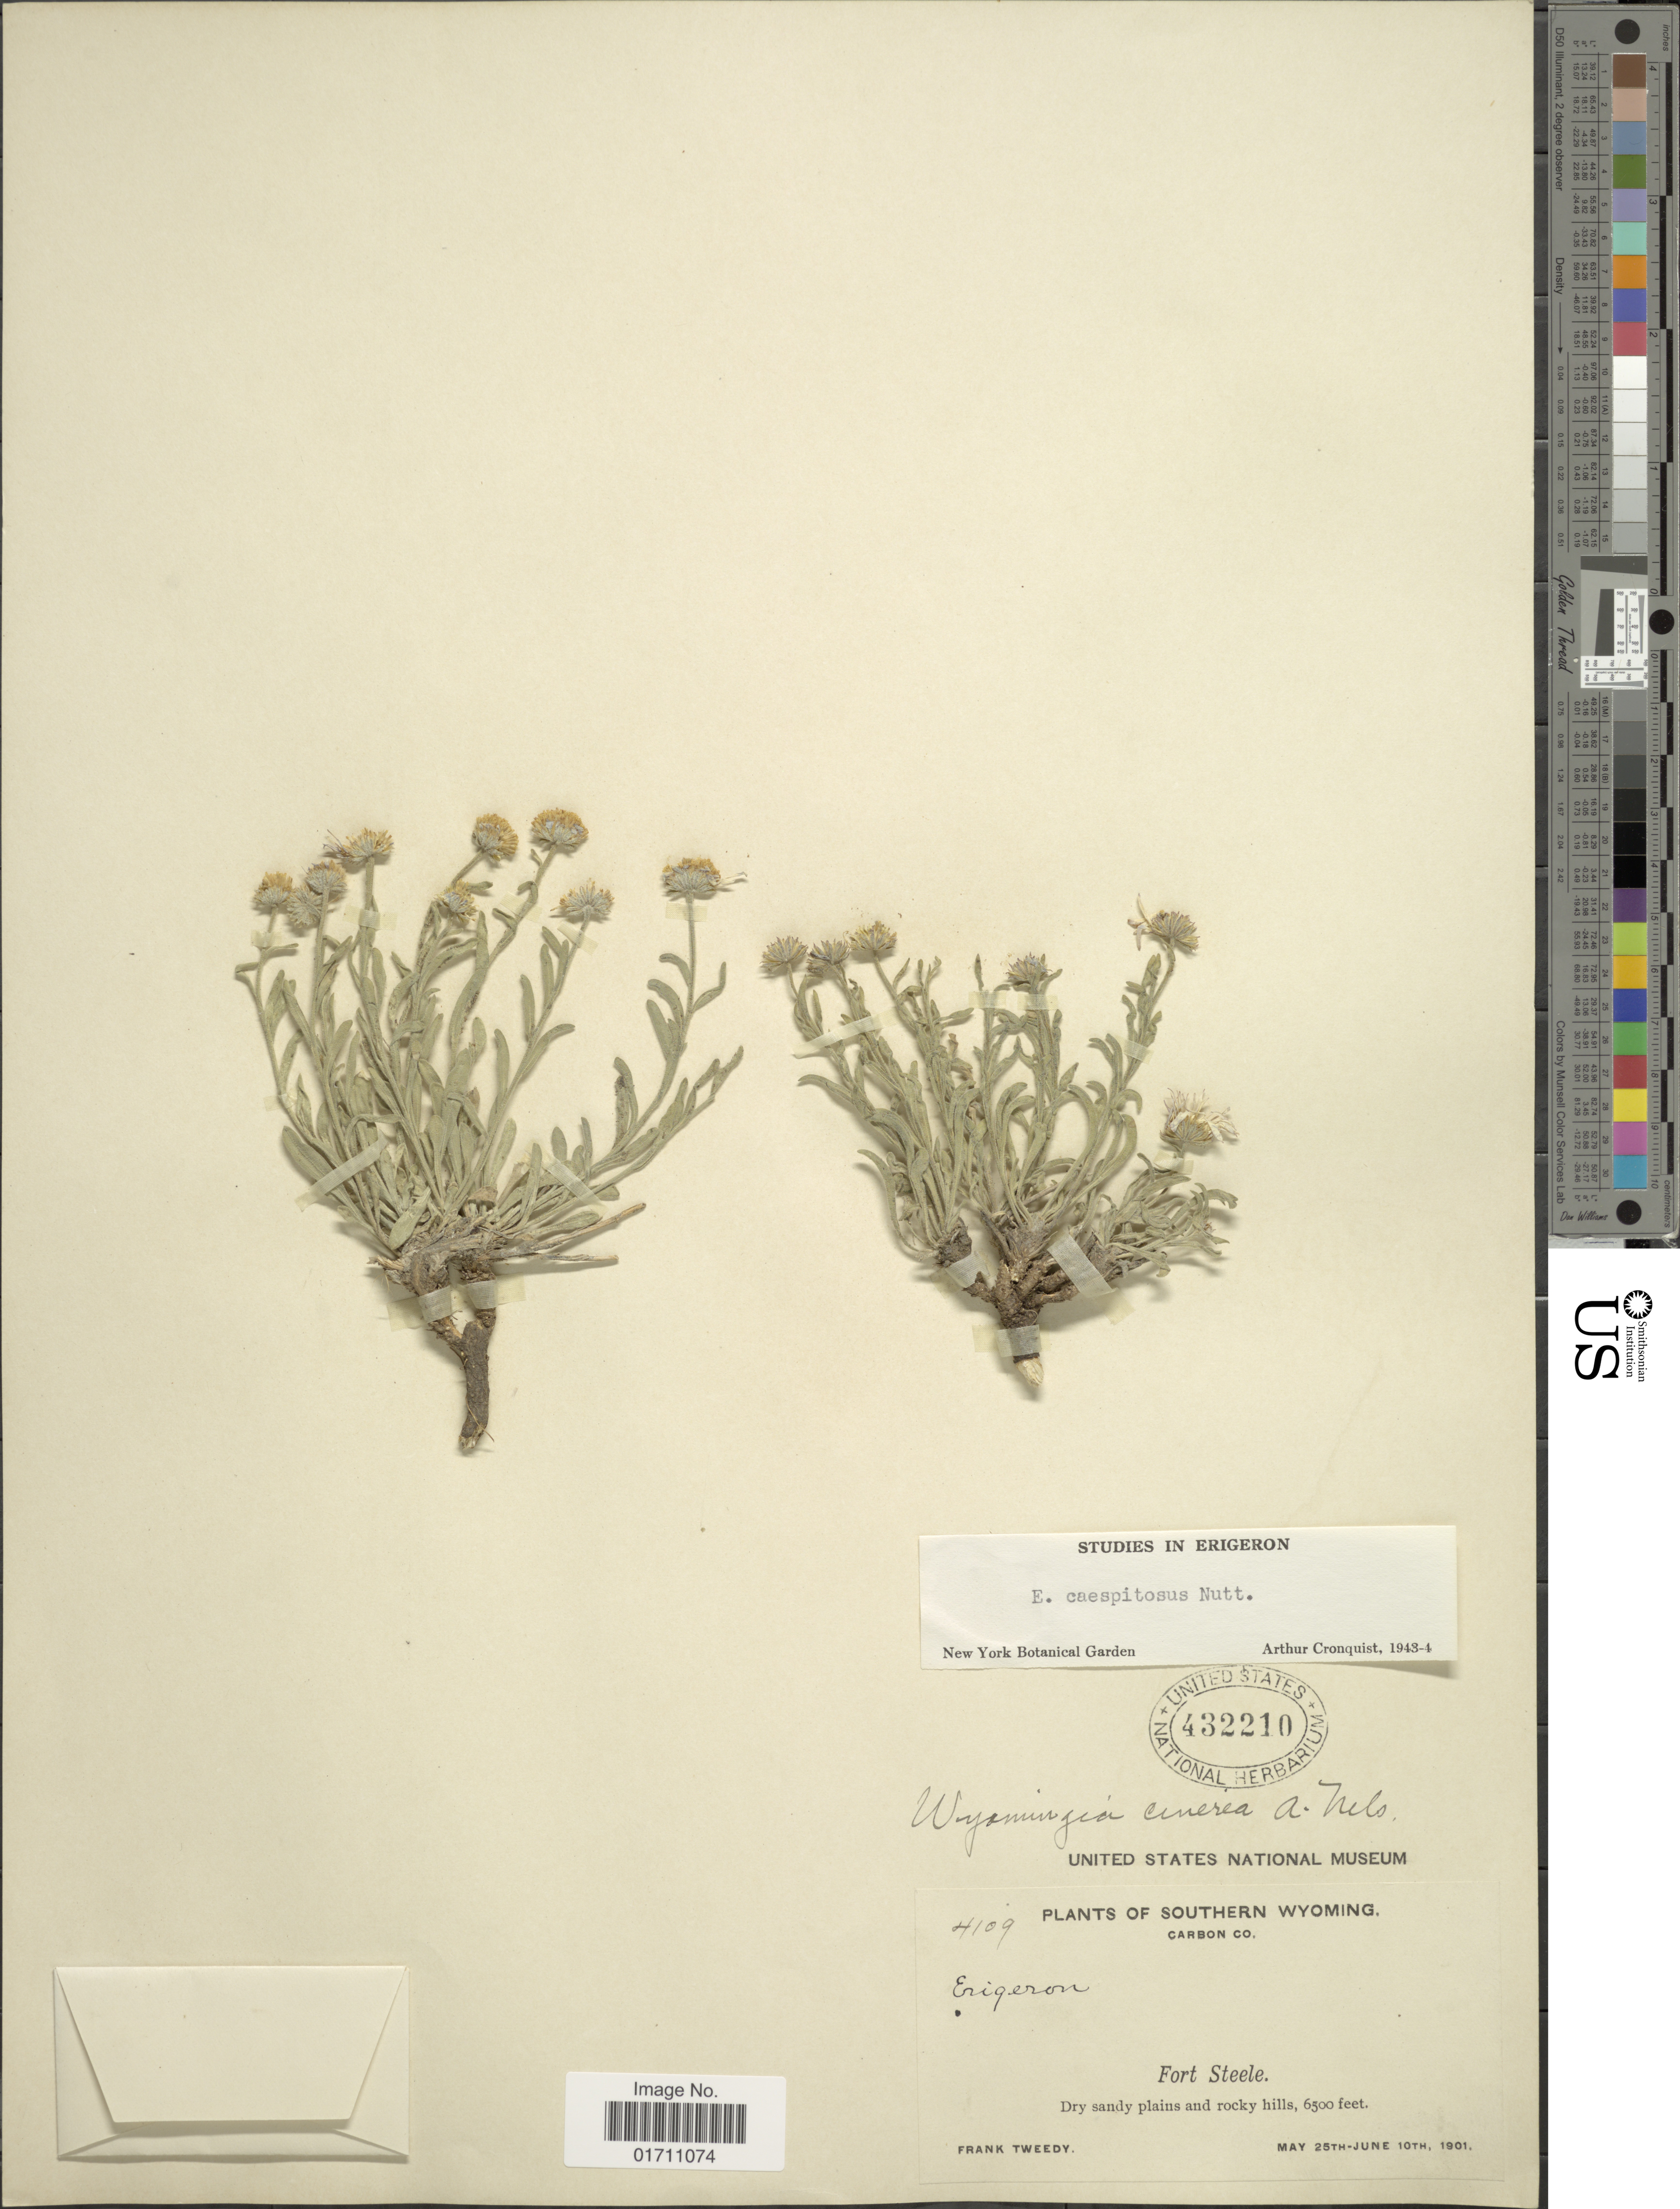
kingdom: Plantae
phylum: Tracheophyta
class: Magnoliopsida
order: Asterales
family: Asteraceae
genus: Erigeron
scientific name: Erigeron caespitosus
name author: Nutt.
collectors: F. Tweedy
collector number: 4109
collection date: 1901-05-25/1901-06-10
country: United States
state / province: Wyoming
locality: Southern Wyoming, Carbon Co, Fort Steele, Dry sandy plains and rocky hills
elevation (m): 1981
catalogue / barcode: US 432210